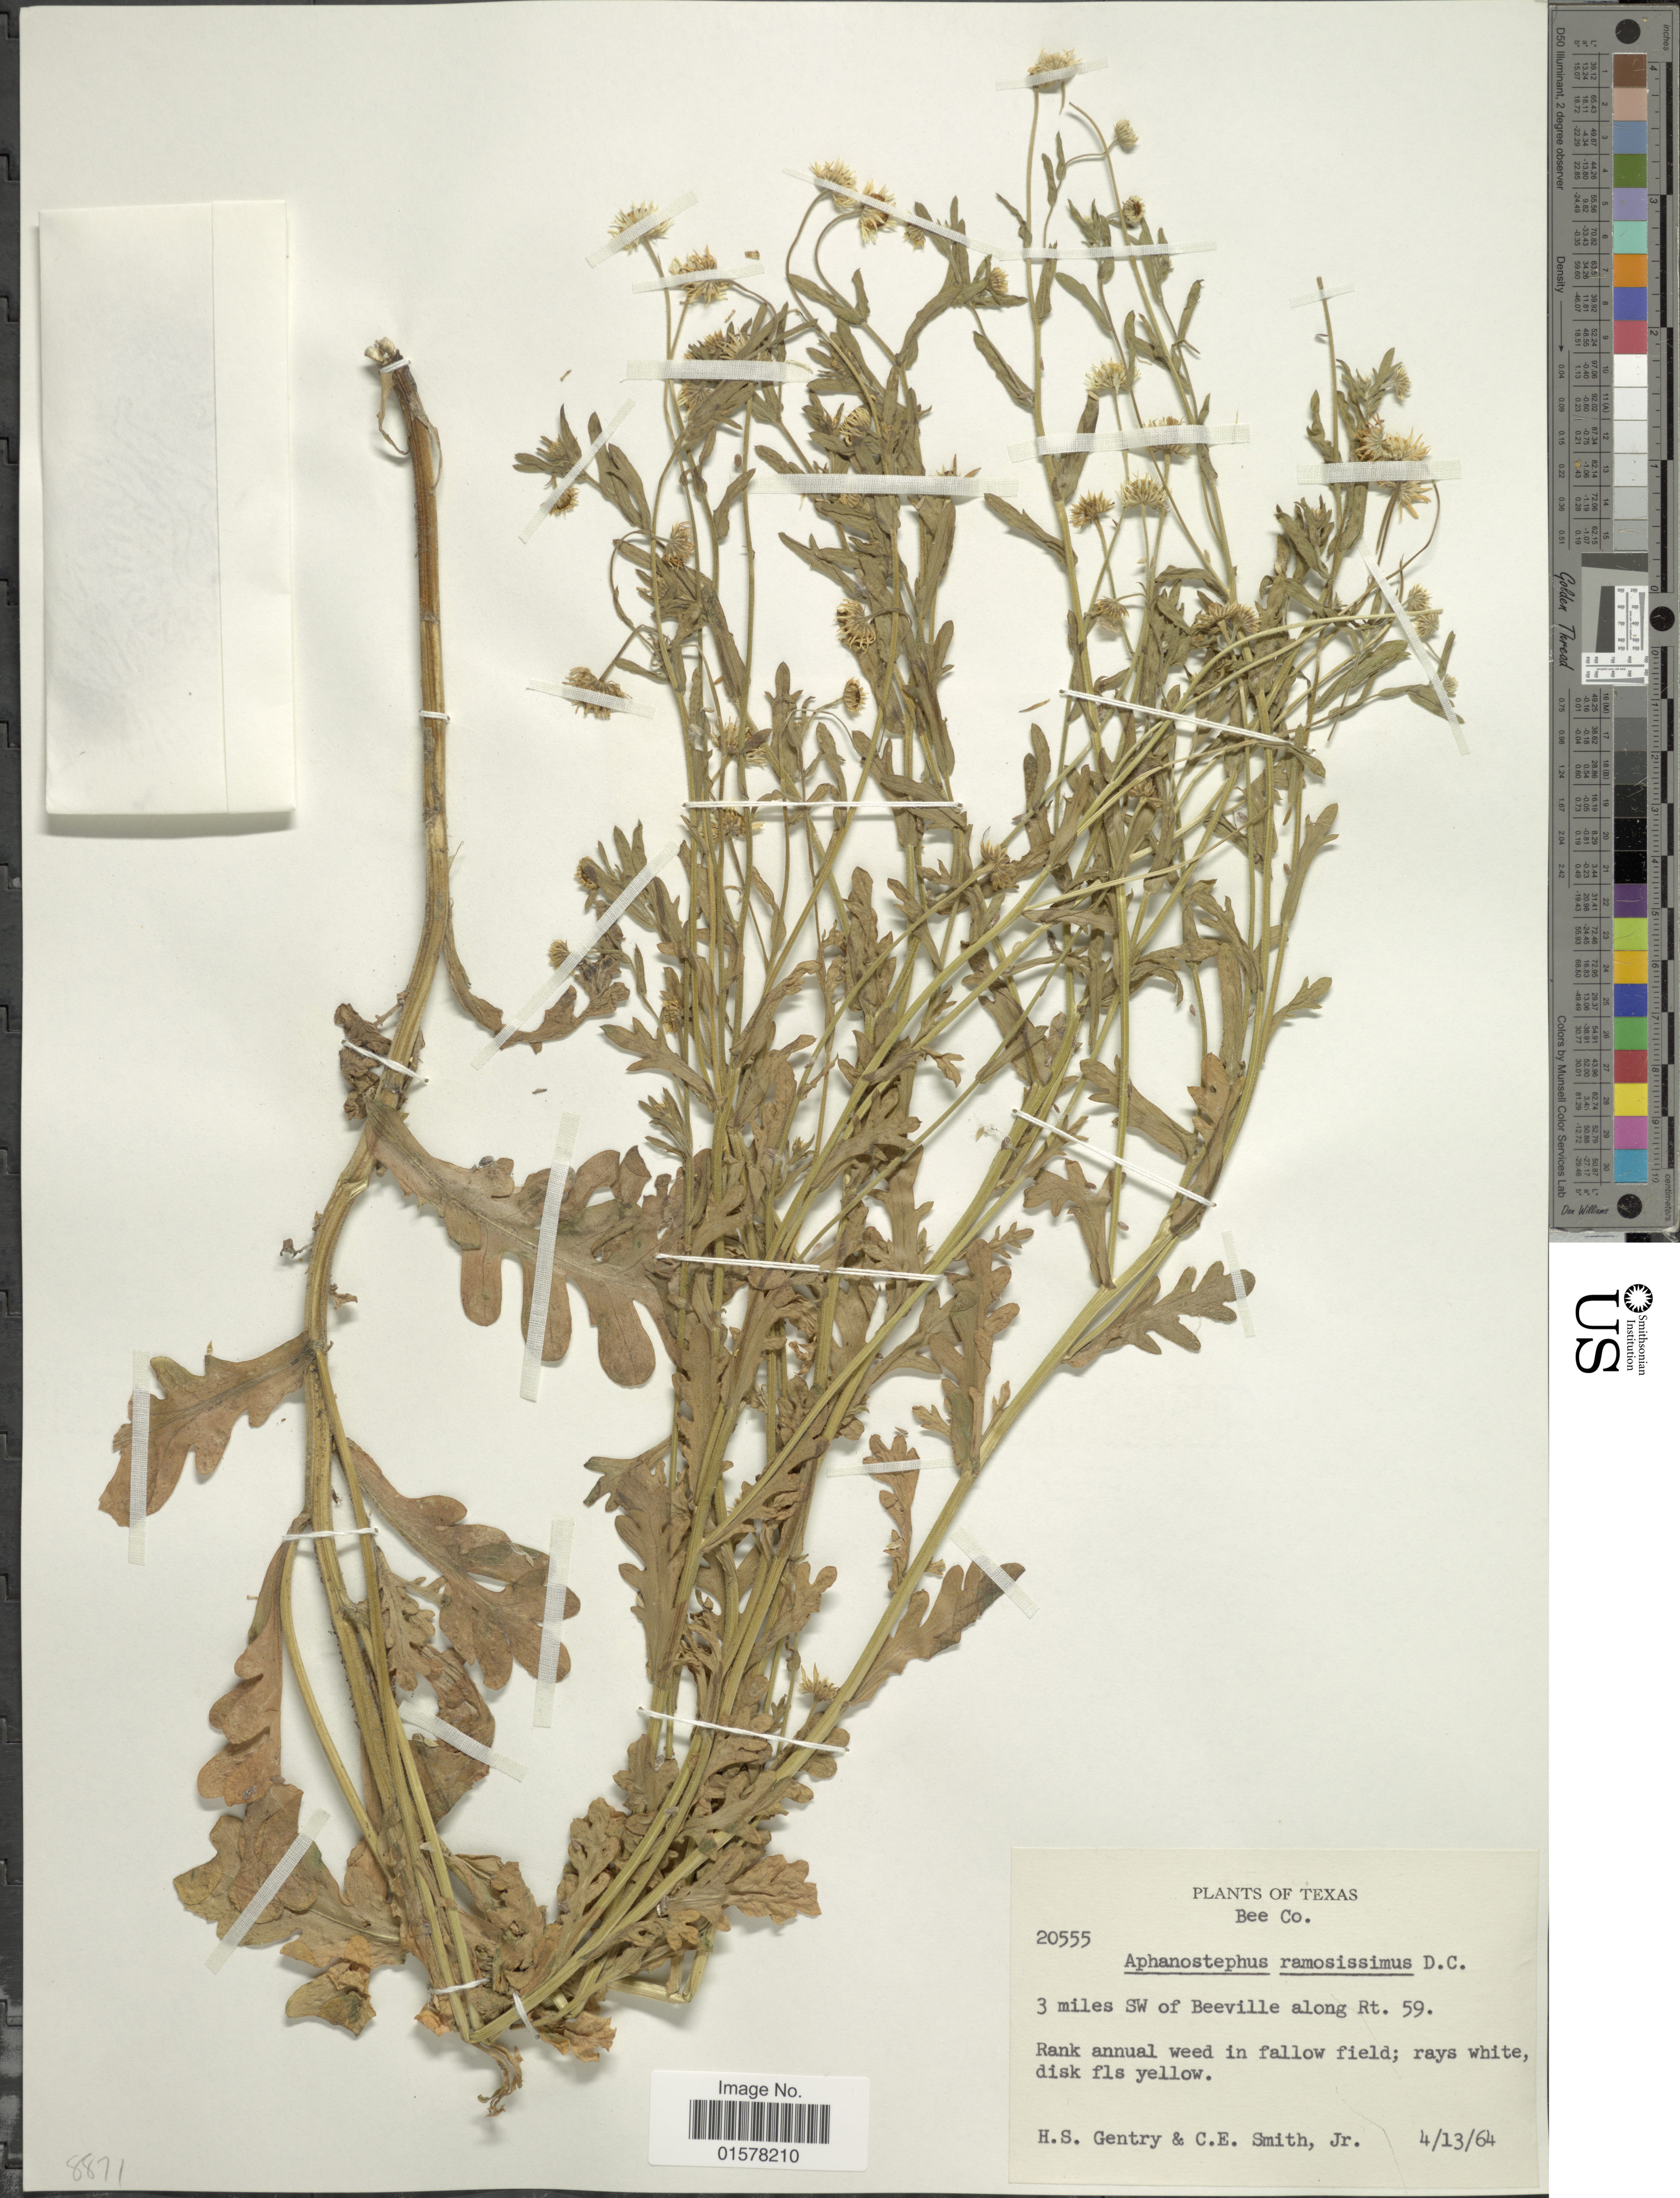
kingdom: Plantae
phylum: Tracheophyta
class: Magnoliopsida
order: Asterales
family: Asteraceae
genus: Aphanostephus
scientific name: Aphanostephus ramosissimus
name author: DC.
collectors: H. S. Gentry & C. E. Smith Jr.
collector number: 20555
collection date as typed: Transcribed d/m/y: 13/4/64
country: United States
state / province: Texas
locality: Bee Co. Texas. Rank annual weed in fallow field.